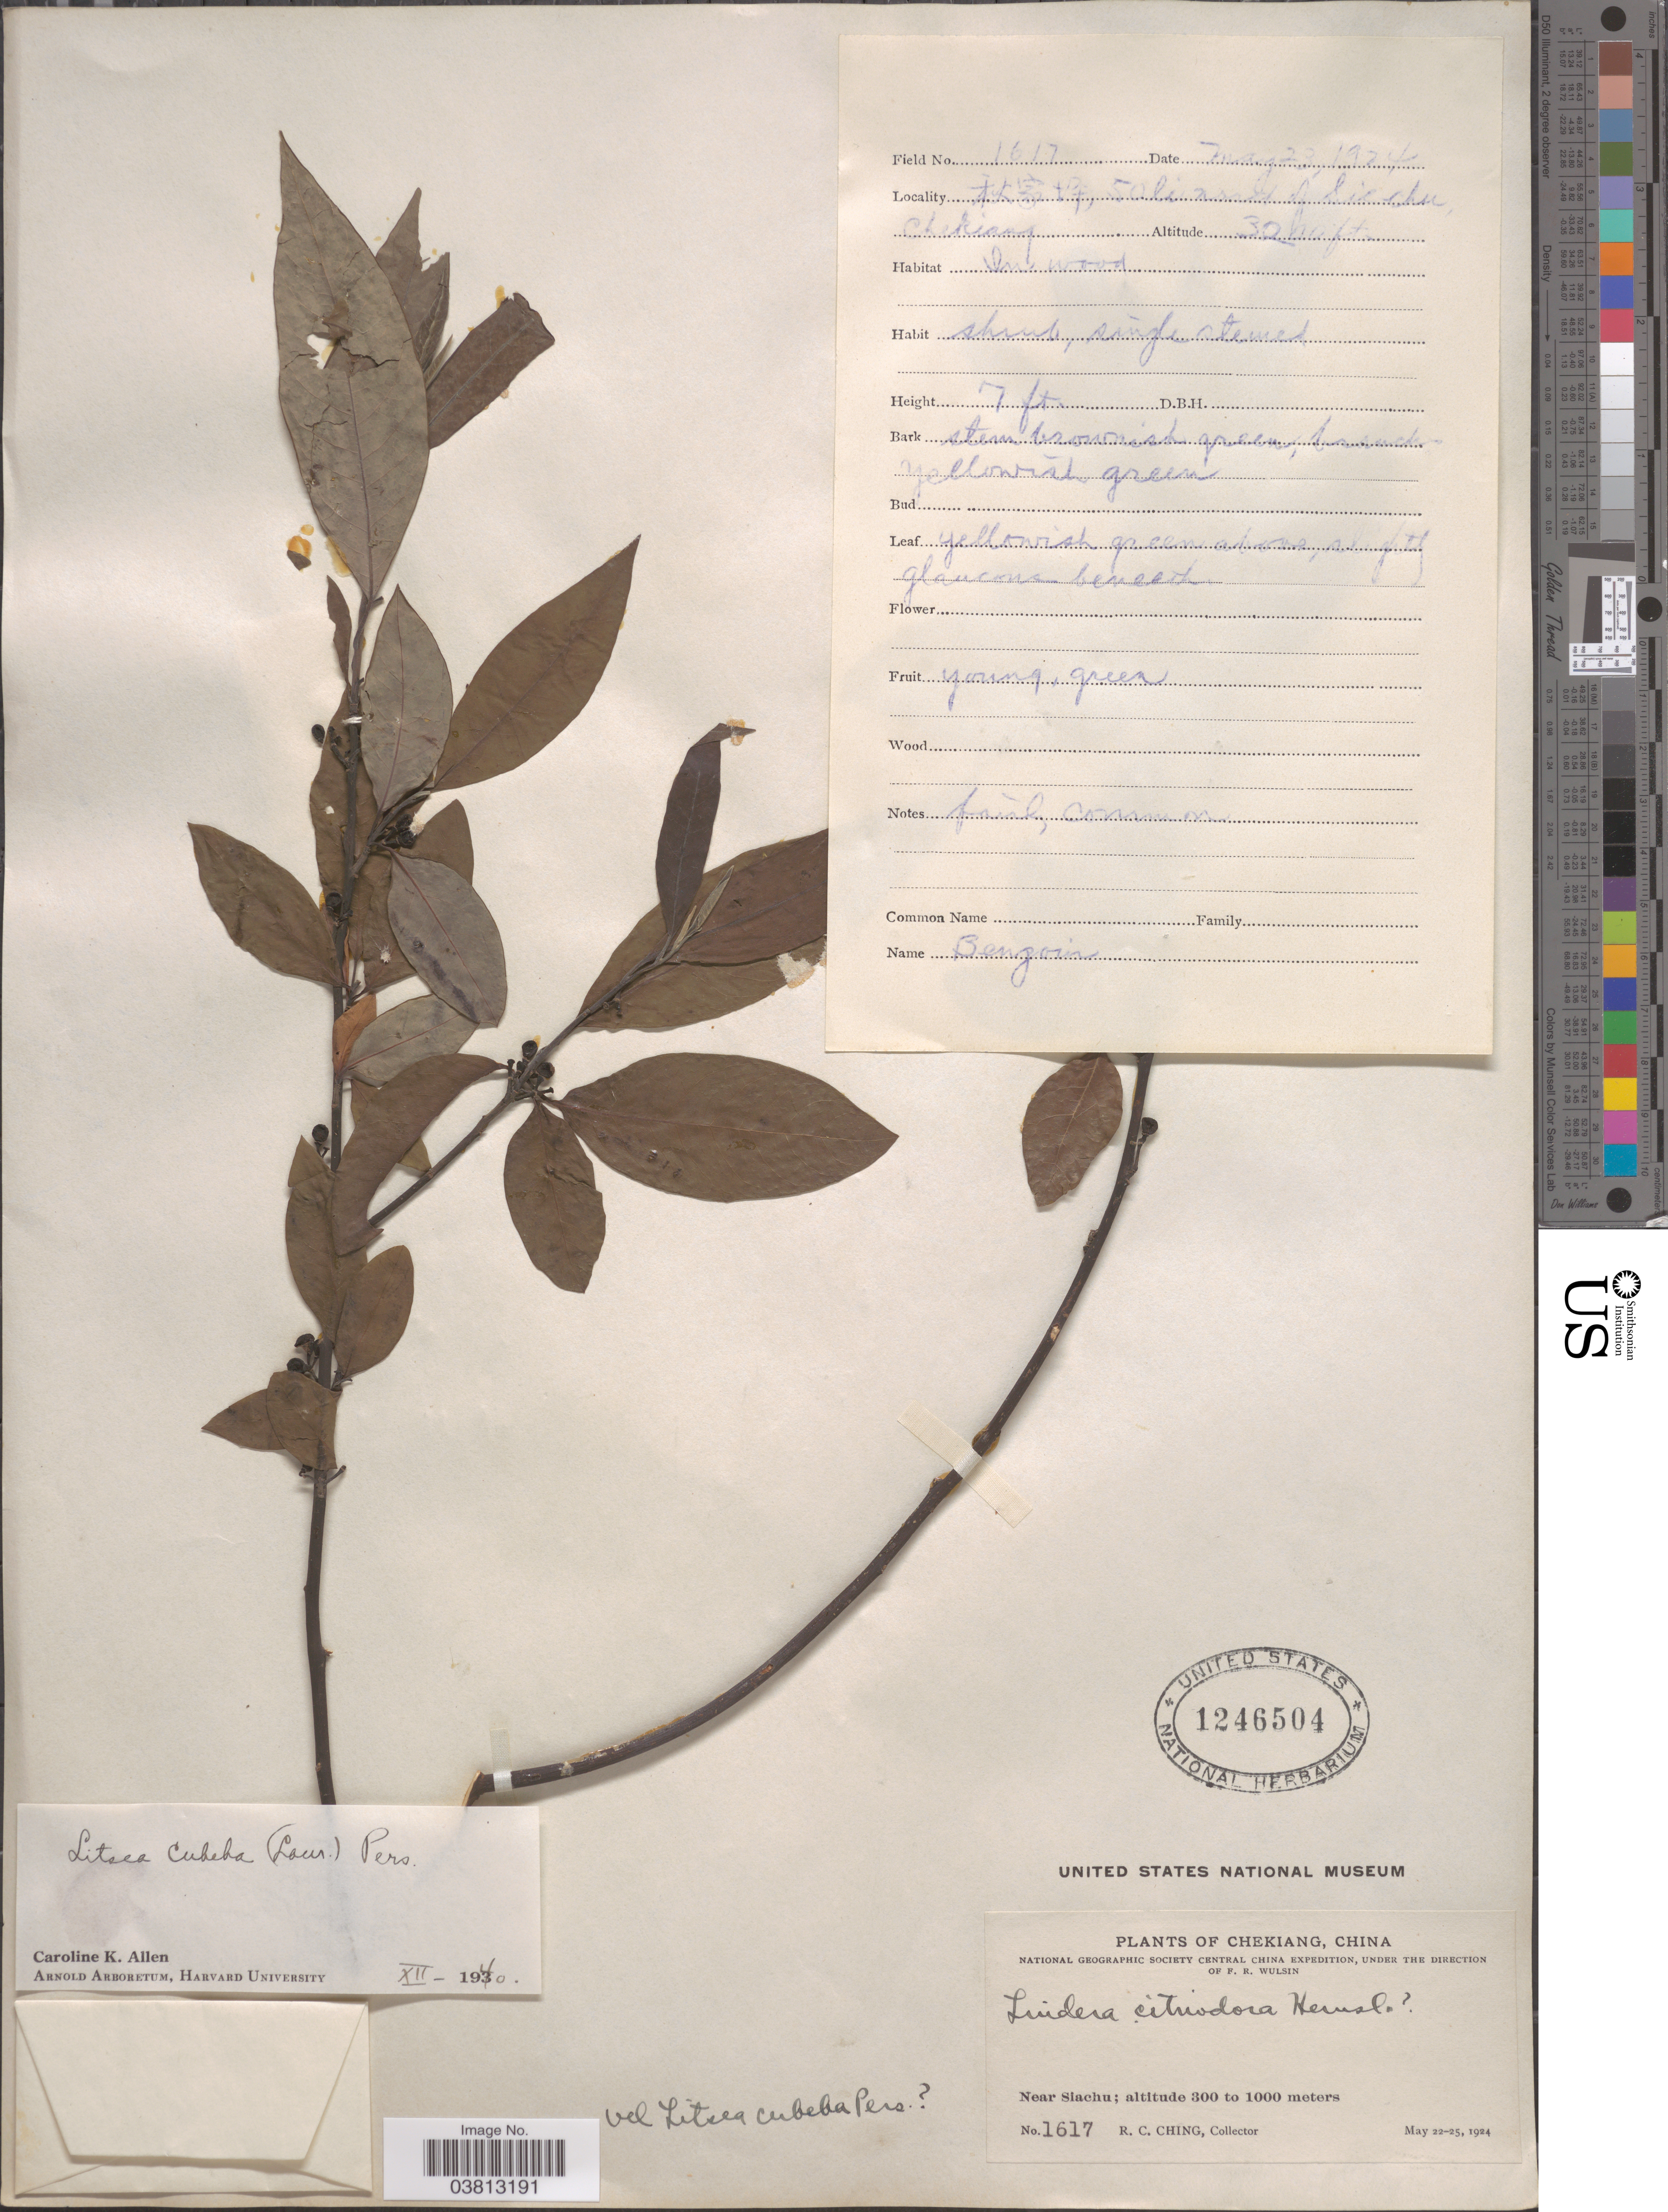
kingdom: Plantae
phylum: Tracheophyta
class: Magnoliopsida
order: Laurales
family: Lauraceae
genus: Litsea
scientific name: Litsea cubeba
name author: (Lour.) Pers.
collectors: R. C. Ching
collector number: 1617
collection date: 1924-05-23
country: China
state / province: Zhejiang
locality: X, 50 li [illegible text]. Near Siachu. Chekiang.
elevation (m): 975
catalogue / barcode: US 1246504